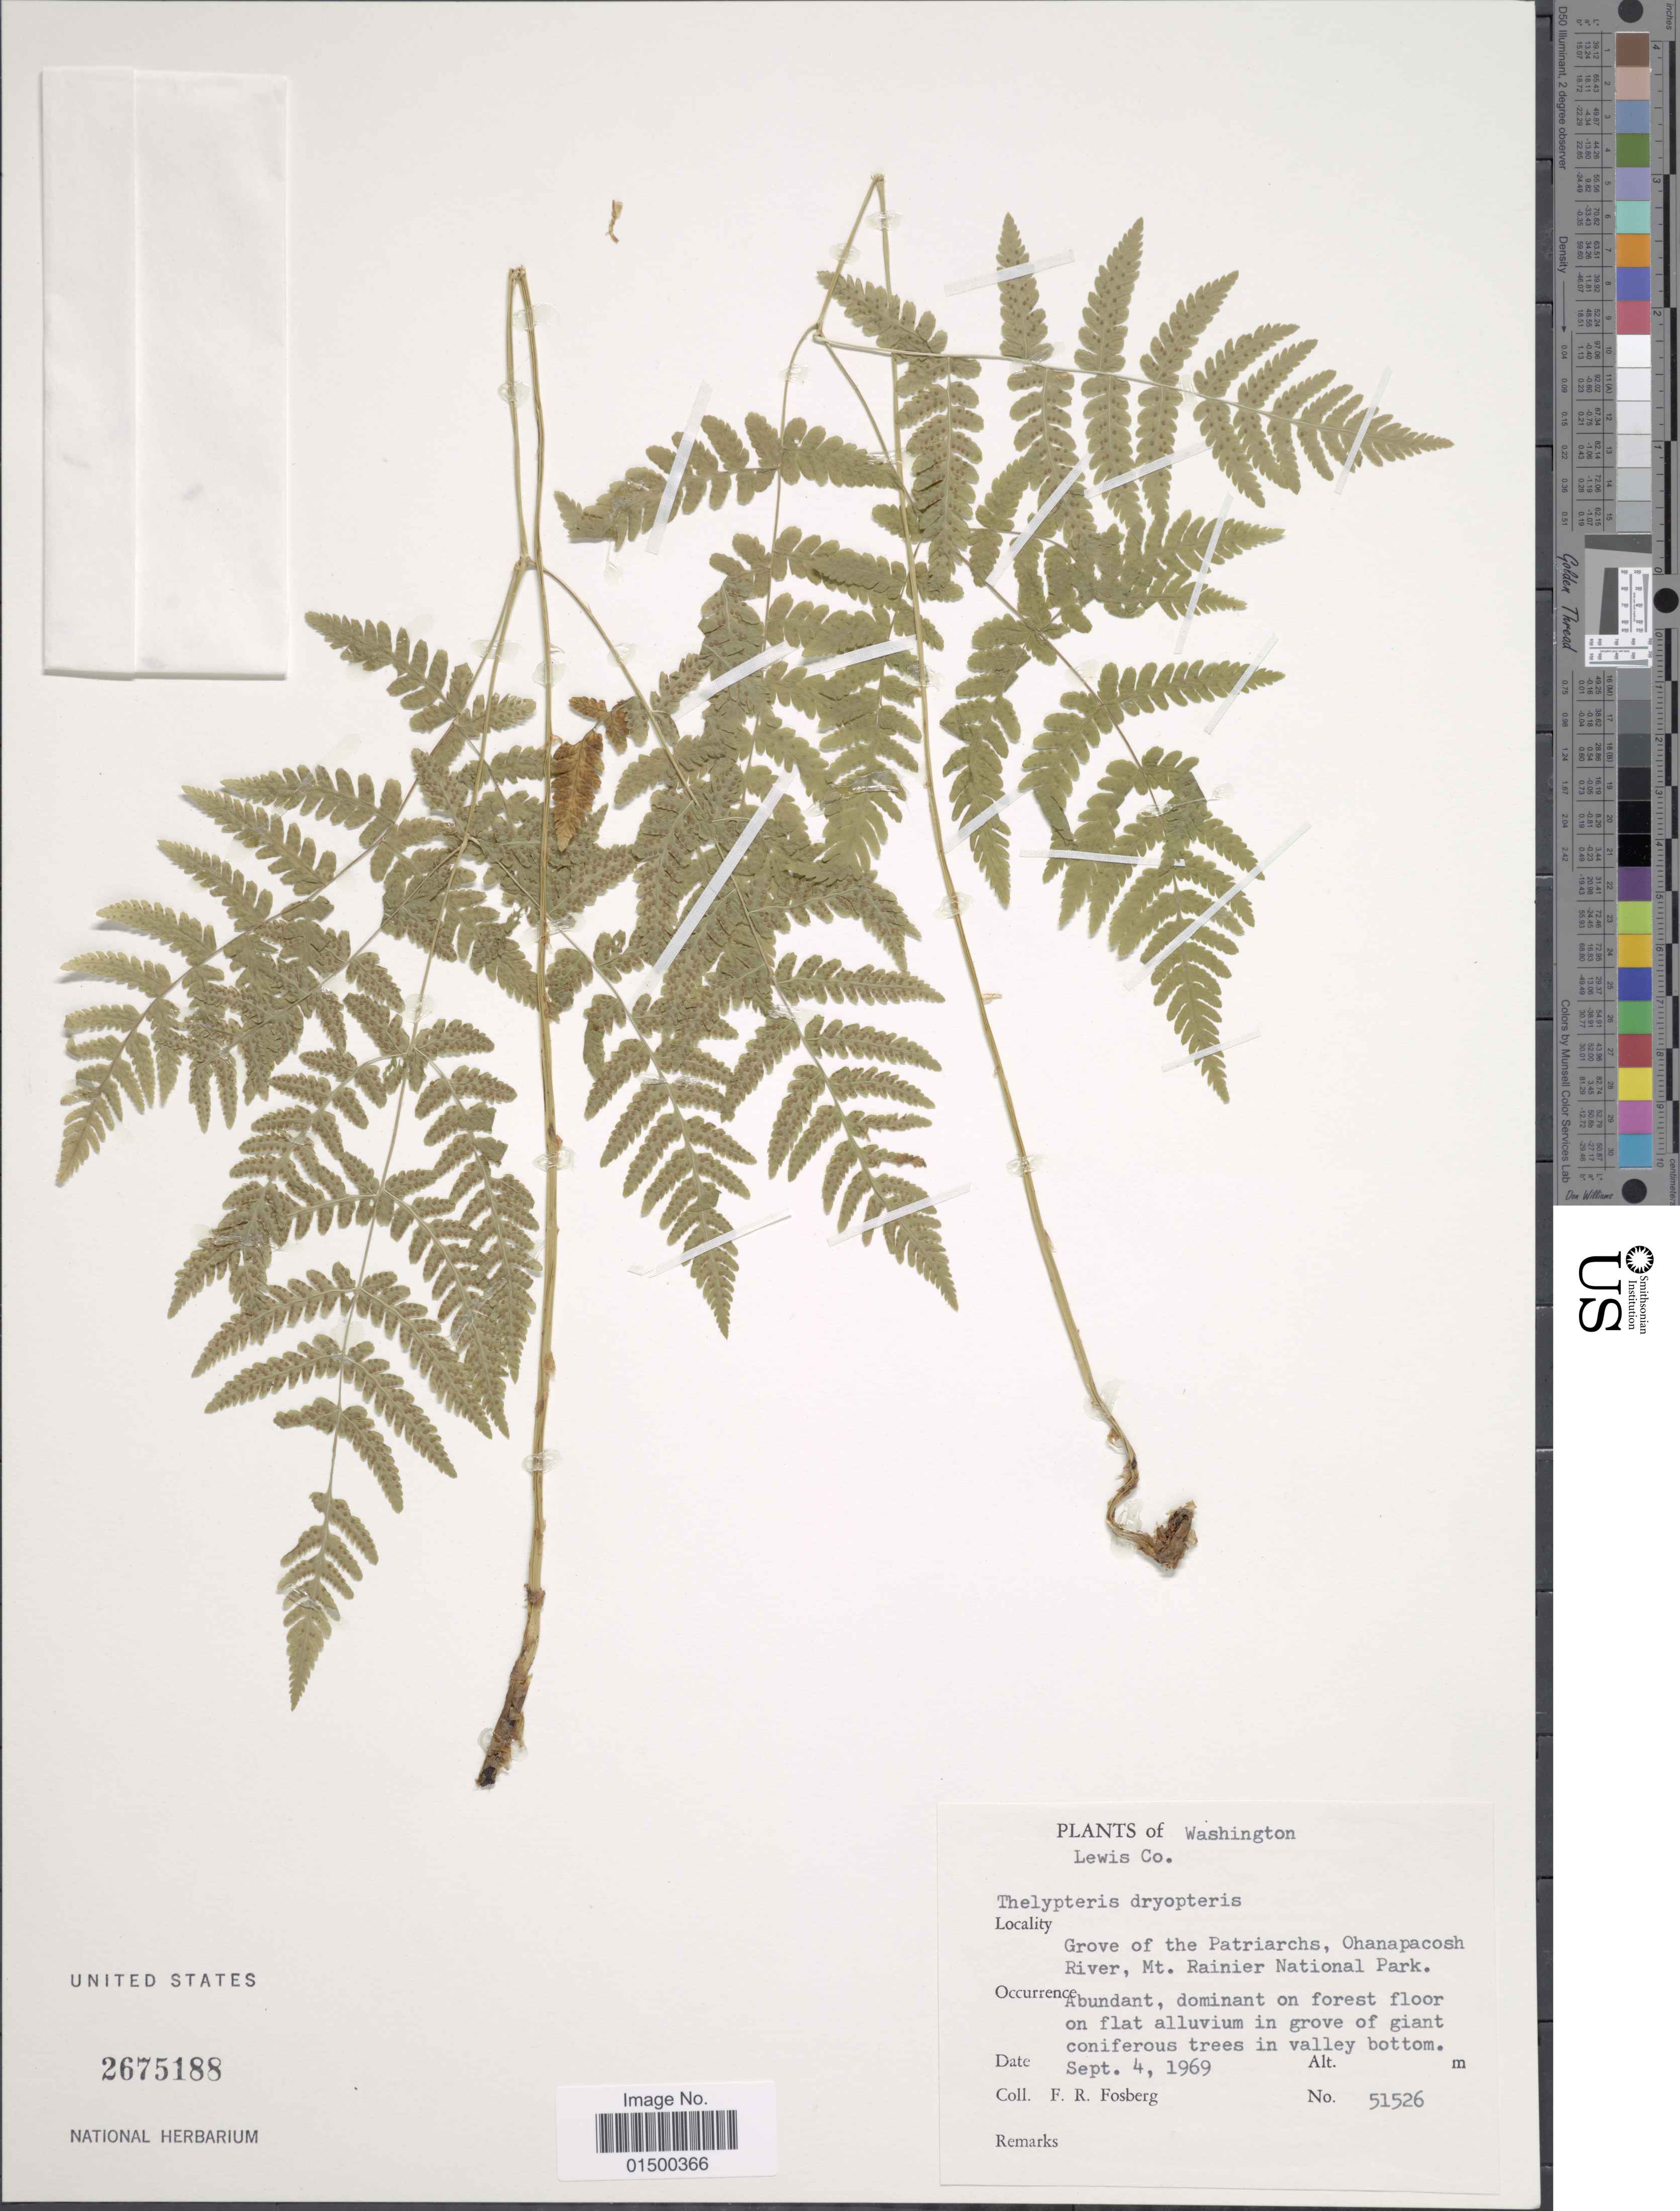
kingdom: Plantae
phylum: Tracheophyta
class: Polypodiopsida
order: Polypodiales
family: Cystopteridaceae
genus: Gymnocarpium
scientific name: Gymnocarpium disjunctum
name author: (Rupr.) Ching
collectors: F. R. Fosberg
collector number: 51526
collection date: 1969-09-04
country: United States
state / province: Washington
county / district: Lewis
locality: Lewis Co. Grove of the Patriarchs, Ohanapacosh River,Mt. Rainier National Park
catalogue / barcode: US 2675188